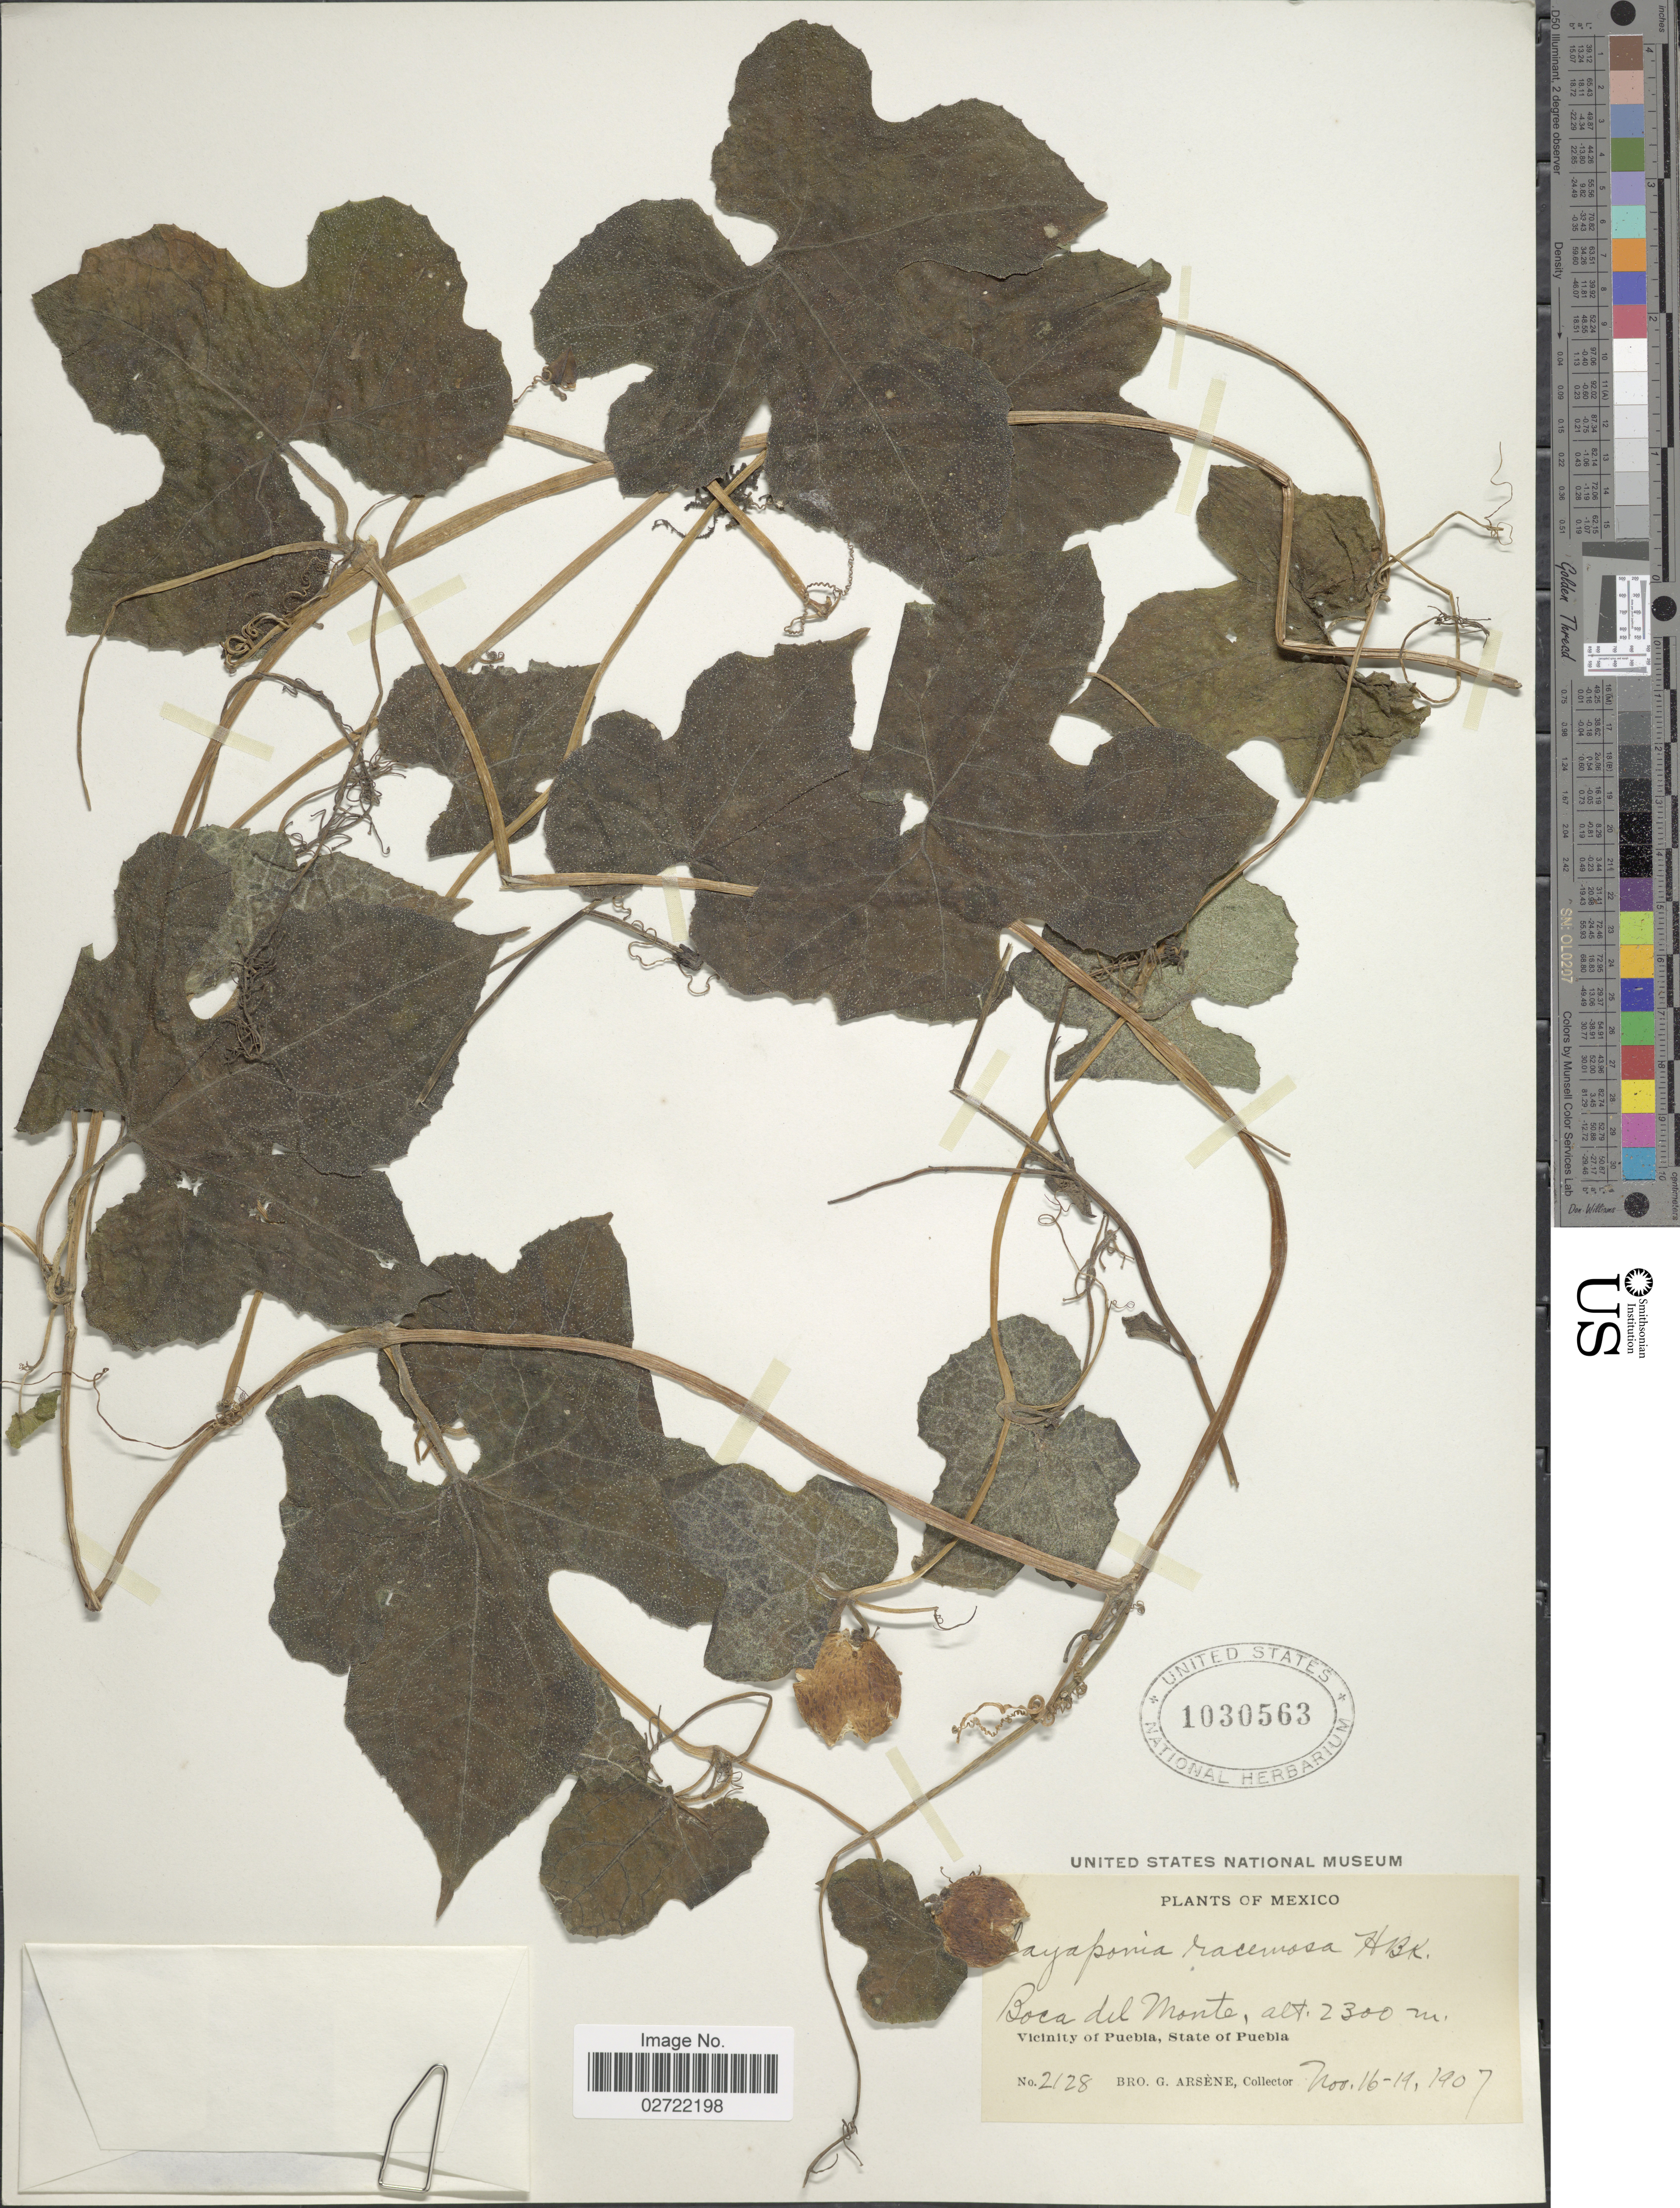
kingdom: Plantae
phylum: Tracheophyta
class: Magnoliopsida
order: Cucurbitales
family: Cucurbitaceae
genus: Cayaponia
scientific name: Cayaponia racemosa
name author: (Mill.) Cogn.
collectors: Bro. G. Arsène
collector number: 2128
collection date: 1907-11-16/1907-11-19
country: Mexico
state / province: Puebla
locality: Boca del Monte. Vicinity of Puebla.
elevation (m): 2300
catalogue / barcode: US 1030563